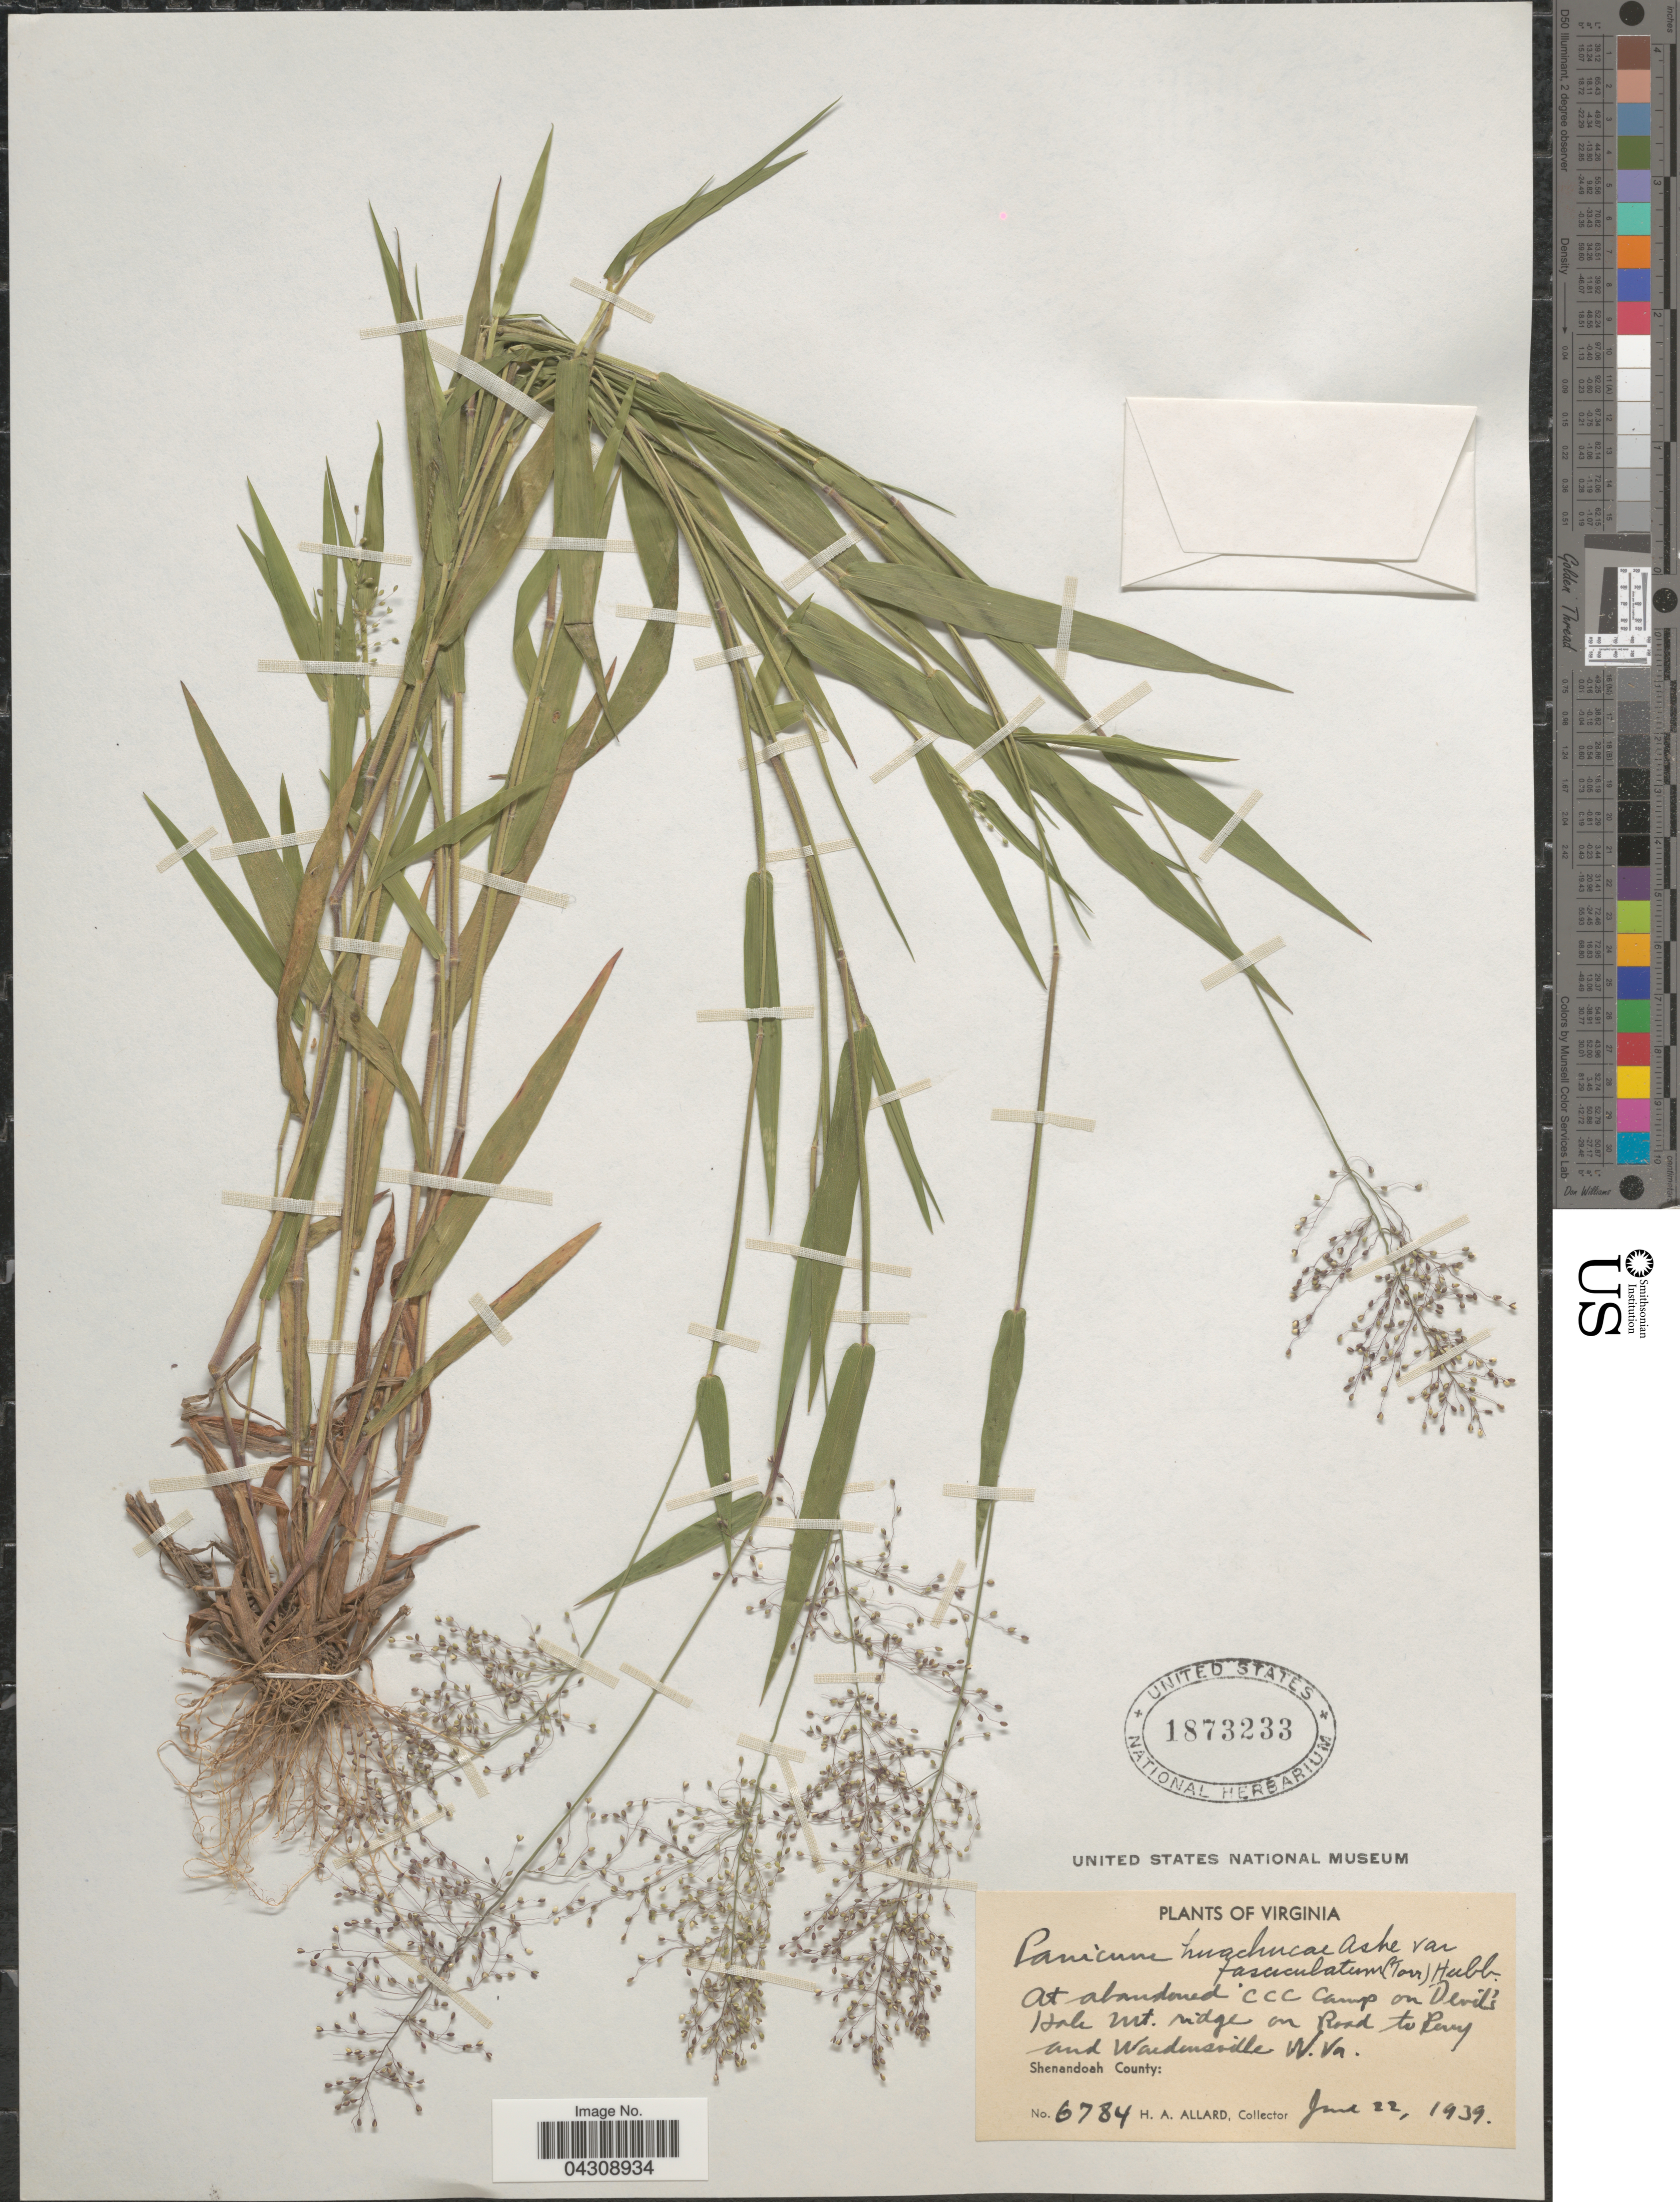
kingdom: Plantae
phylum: Tracheophyta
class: Liliopsida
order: Poales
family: Poaceae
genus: Dichanthelium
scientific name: Dichanthelium acuminatum var. acuminatum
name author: (Sw.) Gould & C.A. Clark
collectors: H. A. Allard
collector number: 6784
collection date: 1939-06-22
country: United States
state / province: Virginia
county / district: Shenandoah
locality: At abandoned CCC Camp on Devil's Hole Mt. ridge on Road to Perry and Wardensville W.Va. Shenandoah County.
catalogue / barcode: US 1873233